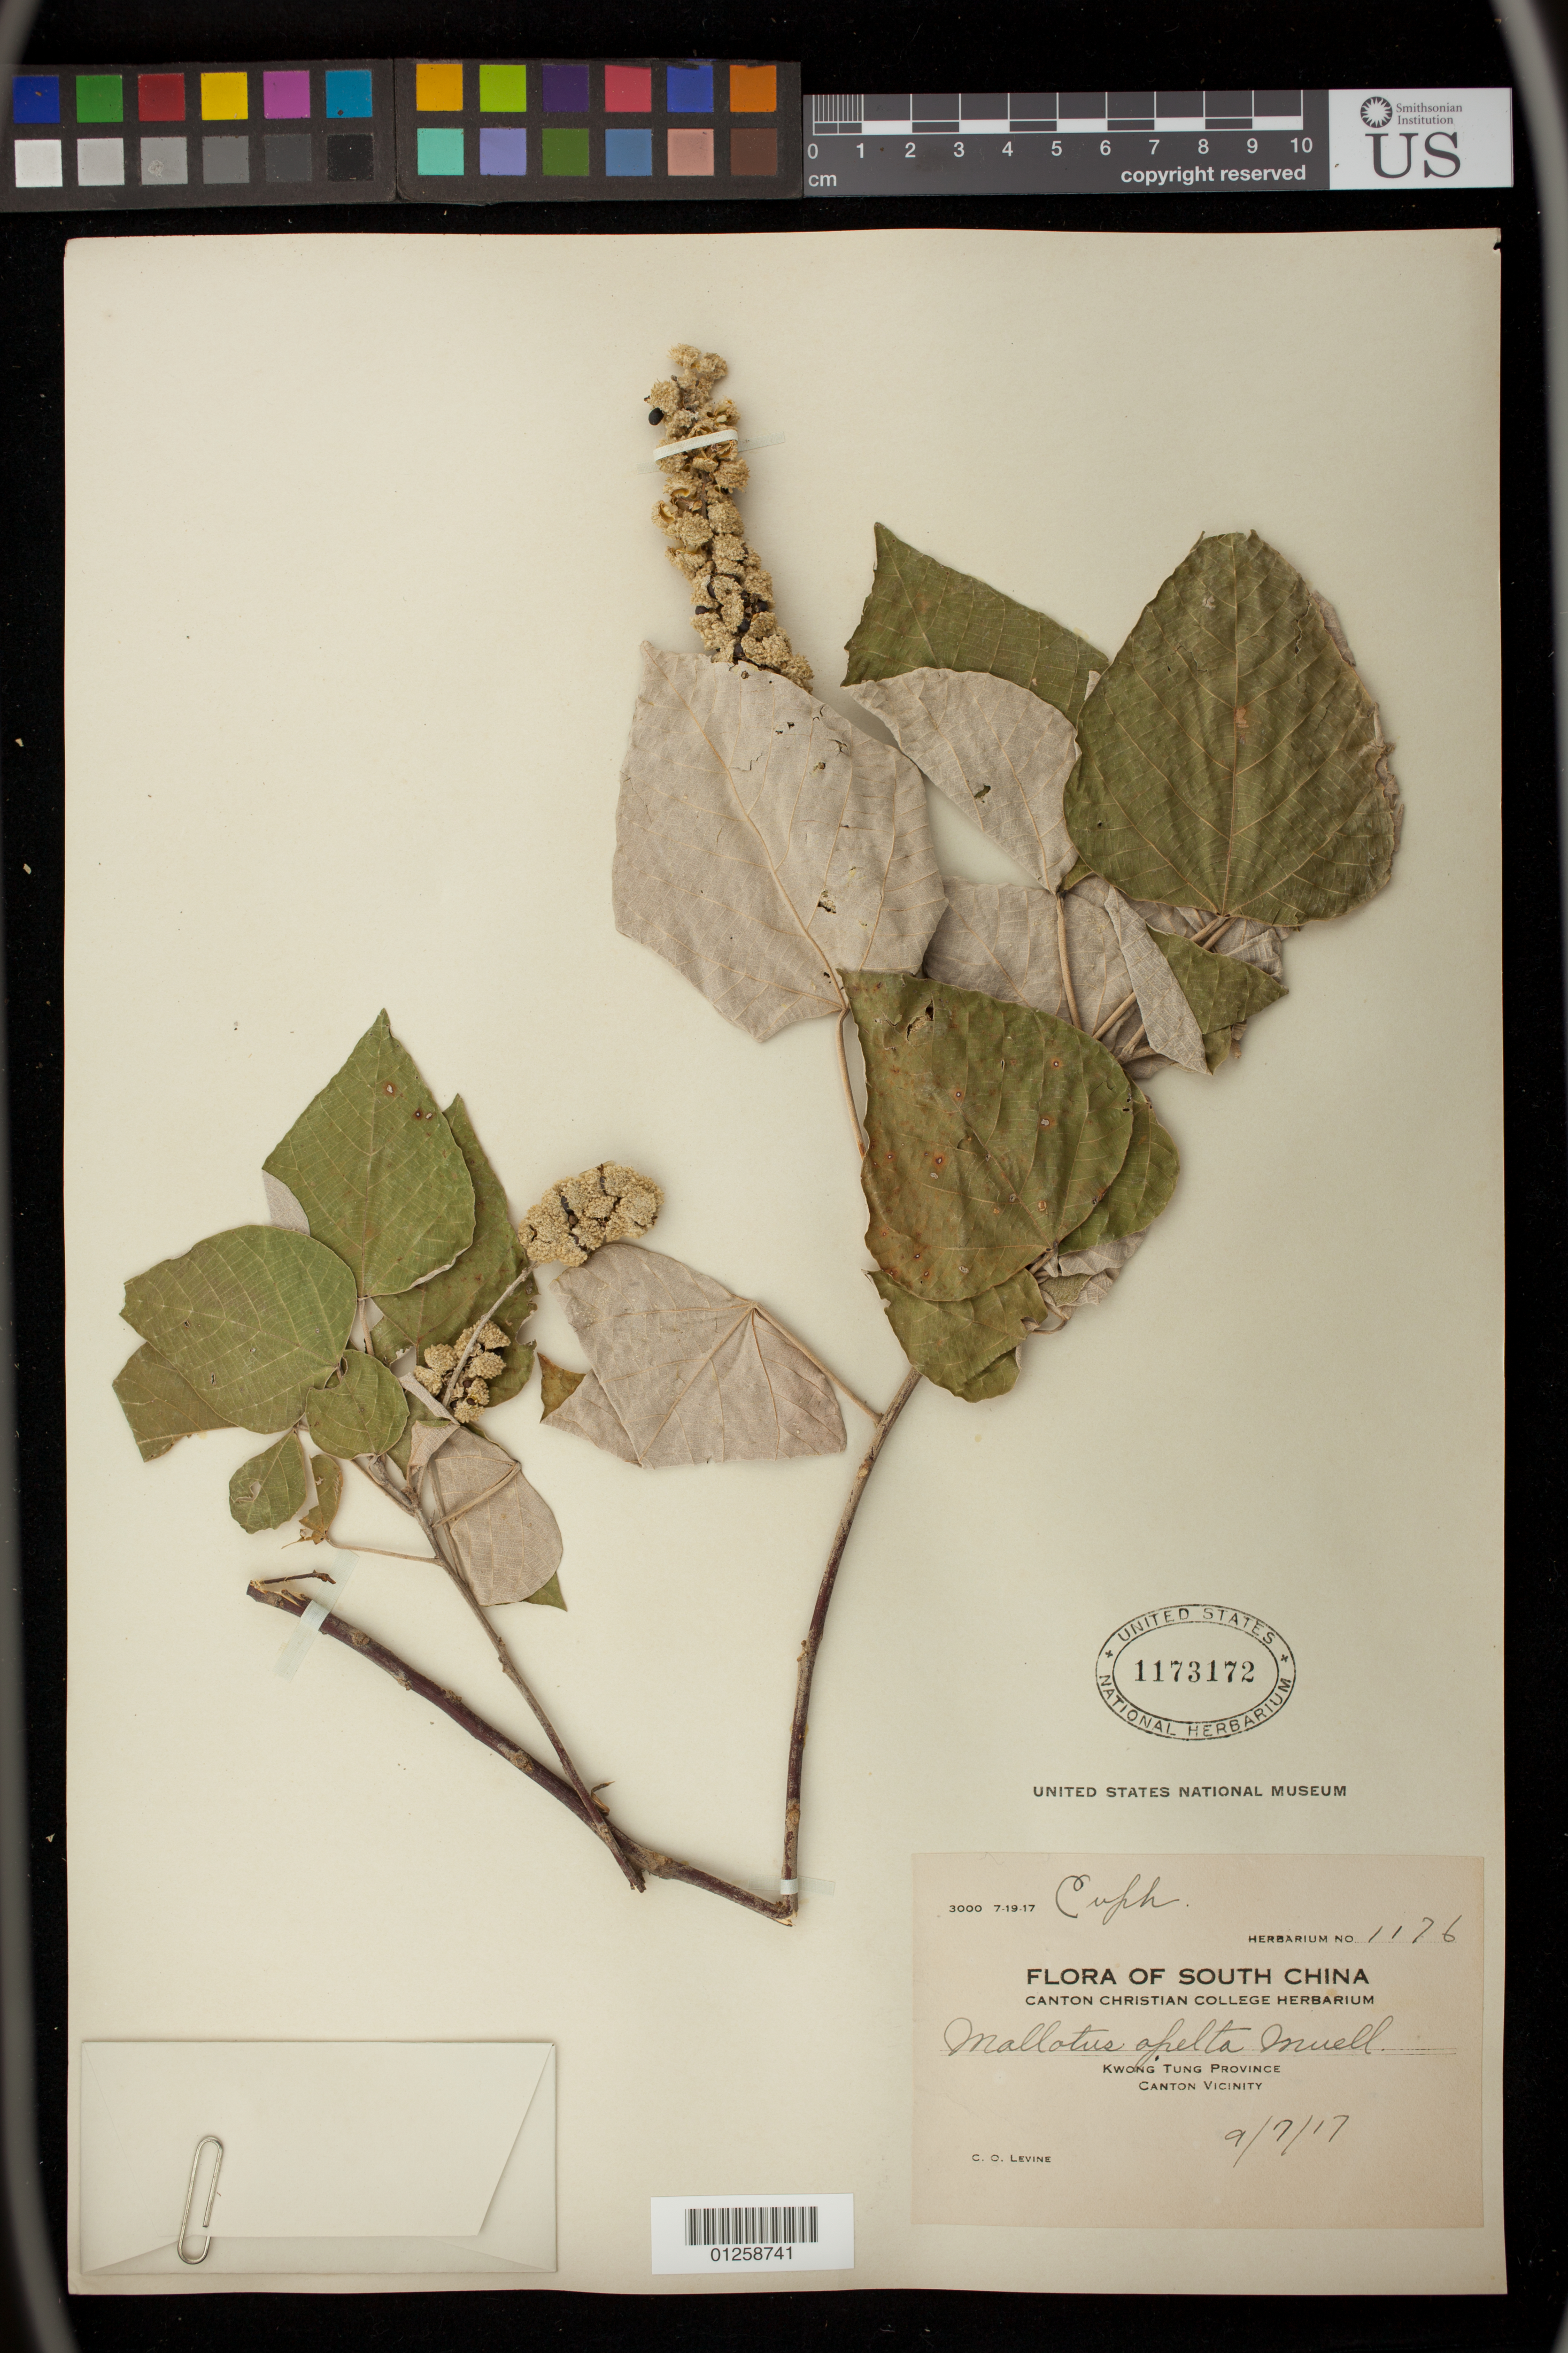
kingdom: Plantae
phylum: Tracheophyta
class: Magnoliopsida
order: Malpighiales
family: Euphorbiaceae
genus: Mallotus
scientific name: Mallotus apelta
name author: (Lour.) Müll. Arg.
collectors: C. O. Levine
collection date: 1917-09-07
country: China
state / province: Guangdong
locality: Guangzhou. Kwong Tung Province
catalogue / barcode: US 1173172